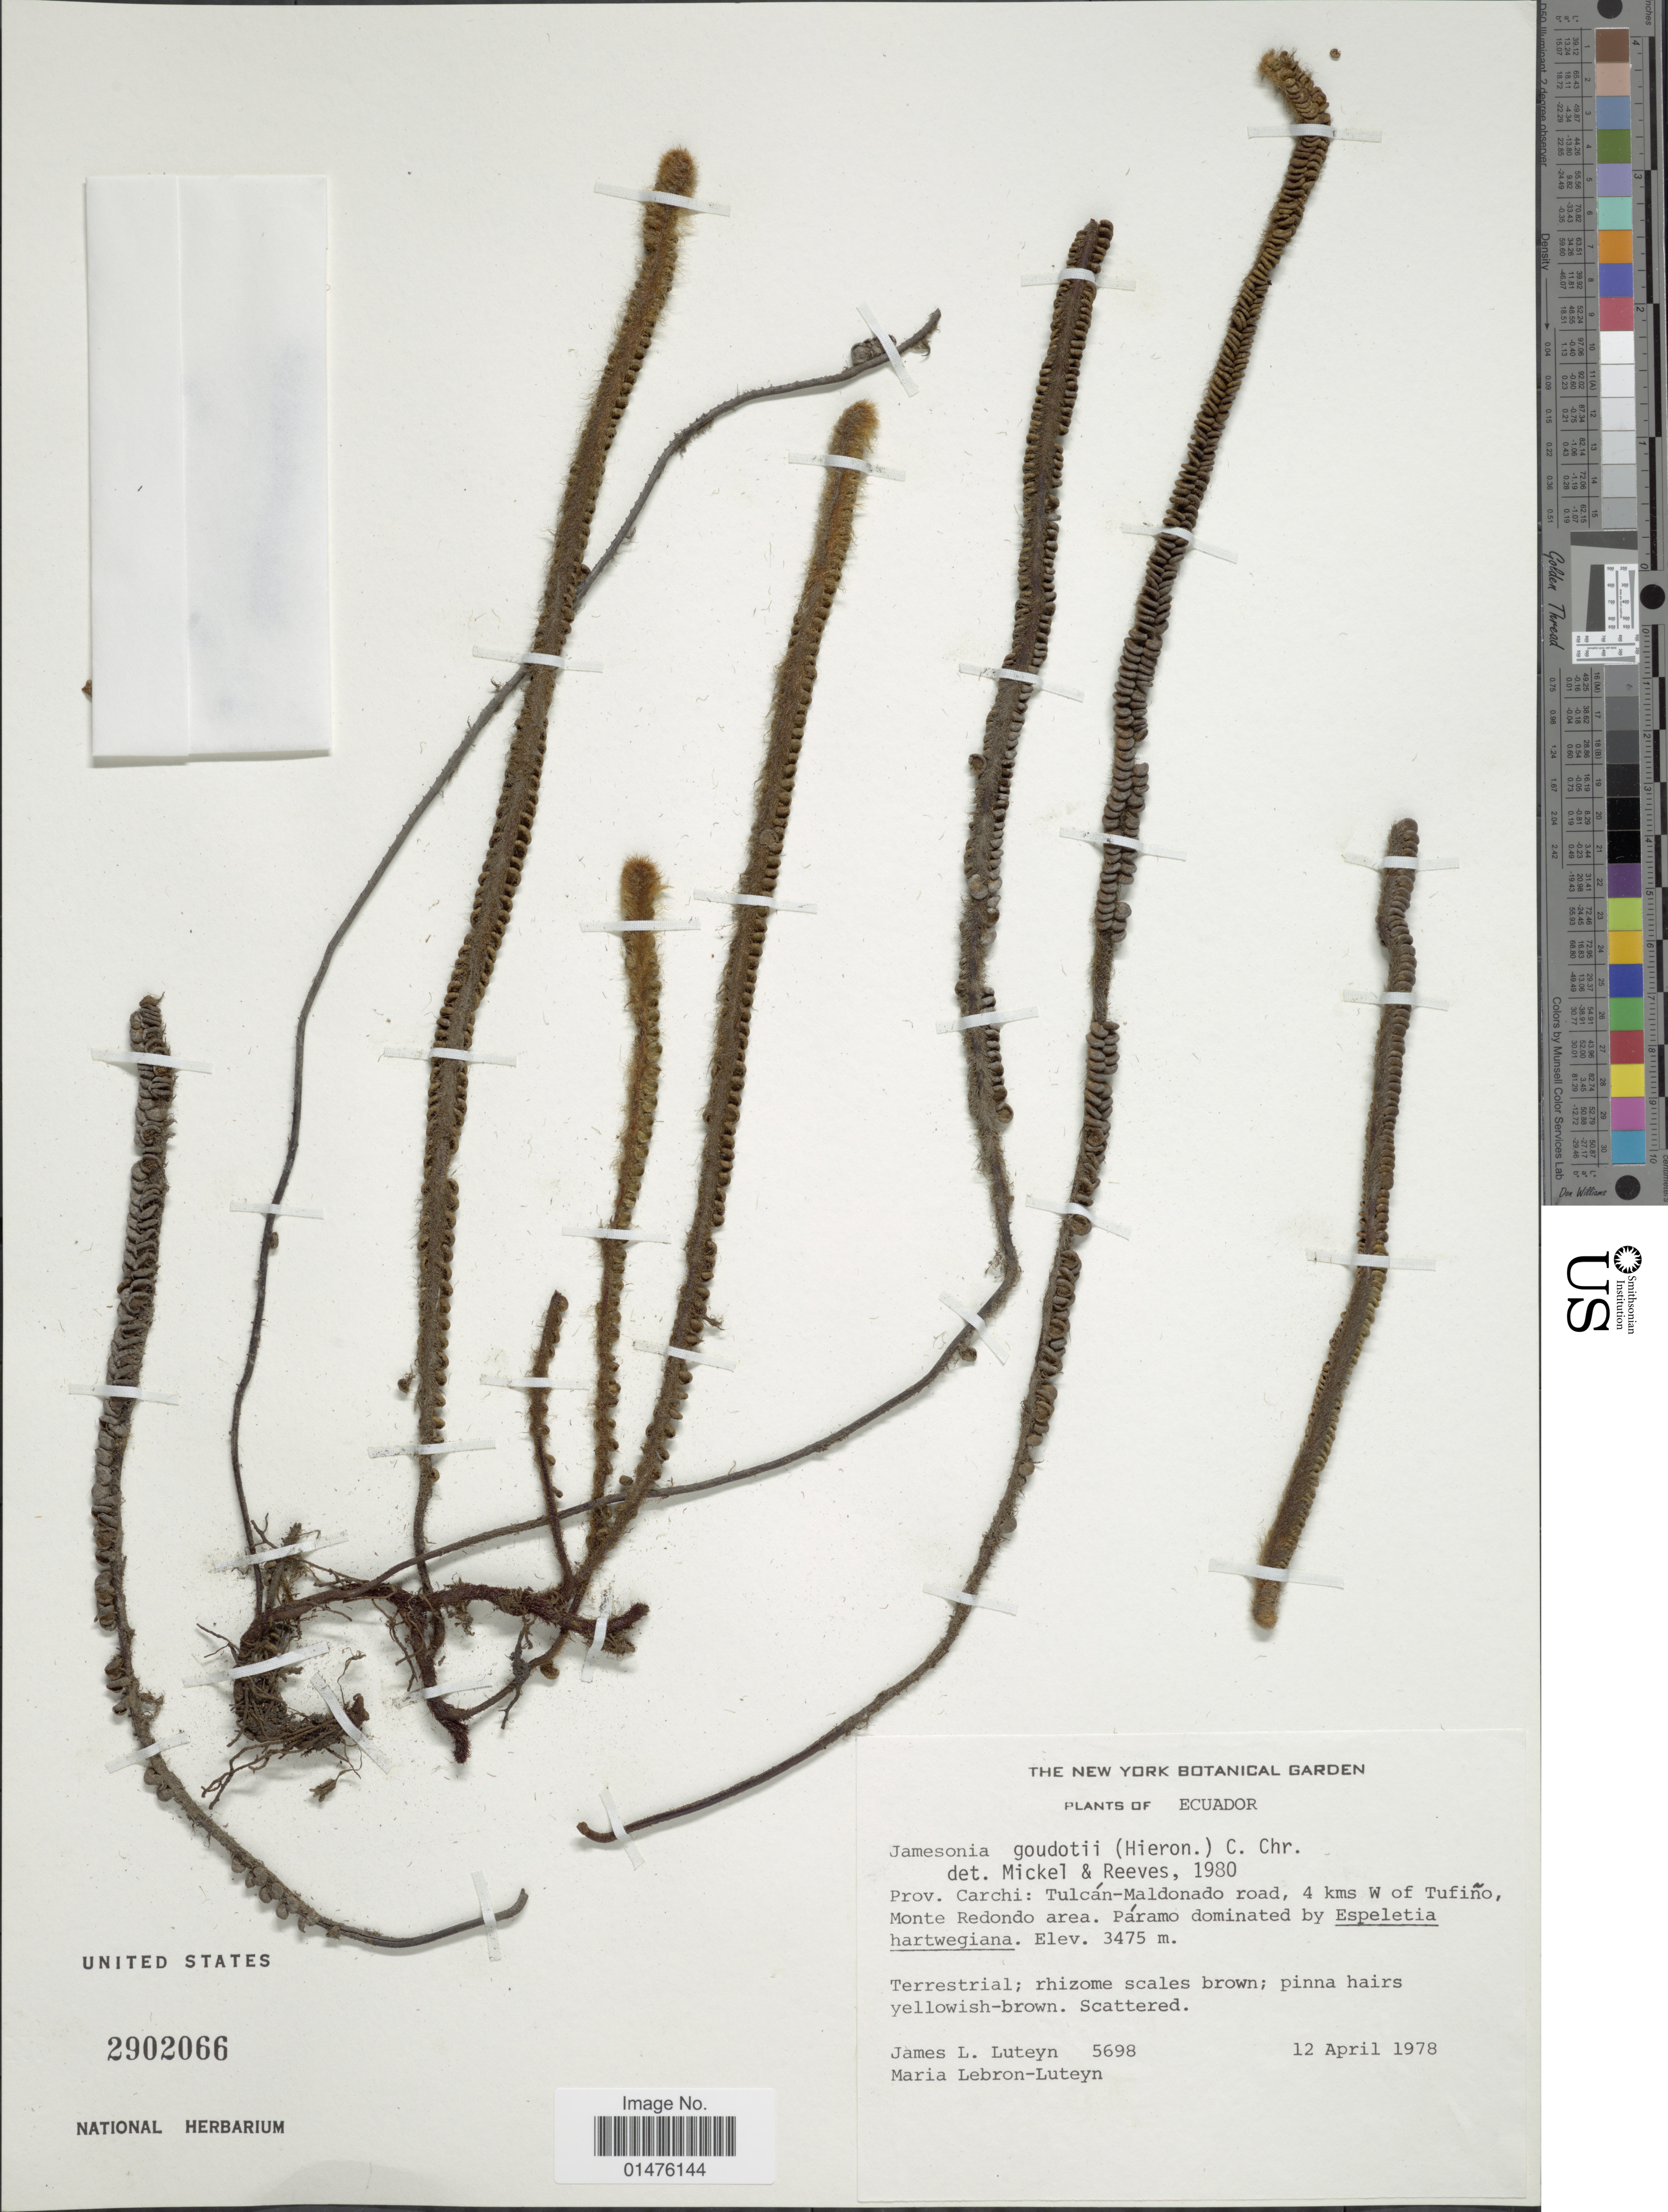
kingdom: Plantae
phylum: Tracheophyta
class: Polypodiopsida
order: Polypodiales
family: Pteridaceae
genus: Jamesonia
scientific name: Jamesonia goudotii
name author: (Hieron.) C. Chr.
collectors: J. L. Luteyn & M. L. Lebrón-Luteyn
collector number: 5698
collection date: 1978-04-12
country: Ecuador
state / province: Carchi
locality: Tulcán-Maldonado road, 4 kms. W of Tufiño, Monte Redondo area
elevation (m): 3475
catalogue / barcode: US 2902066